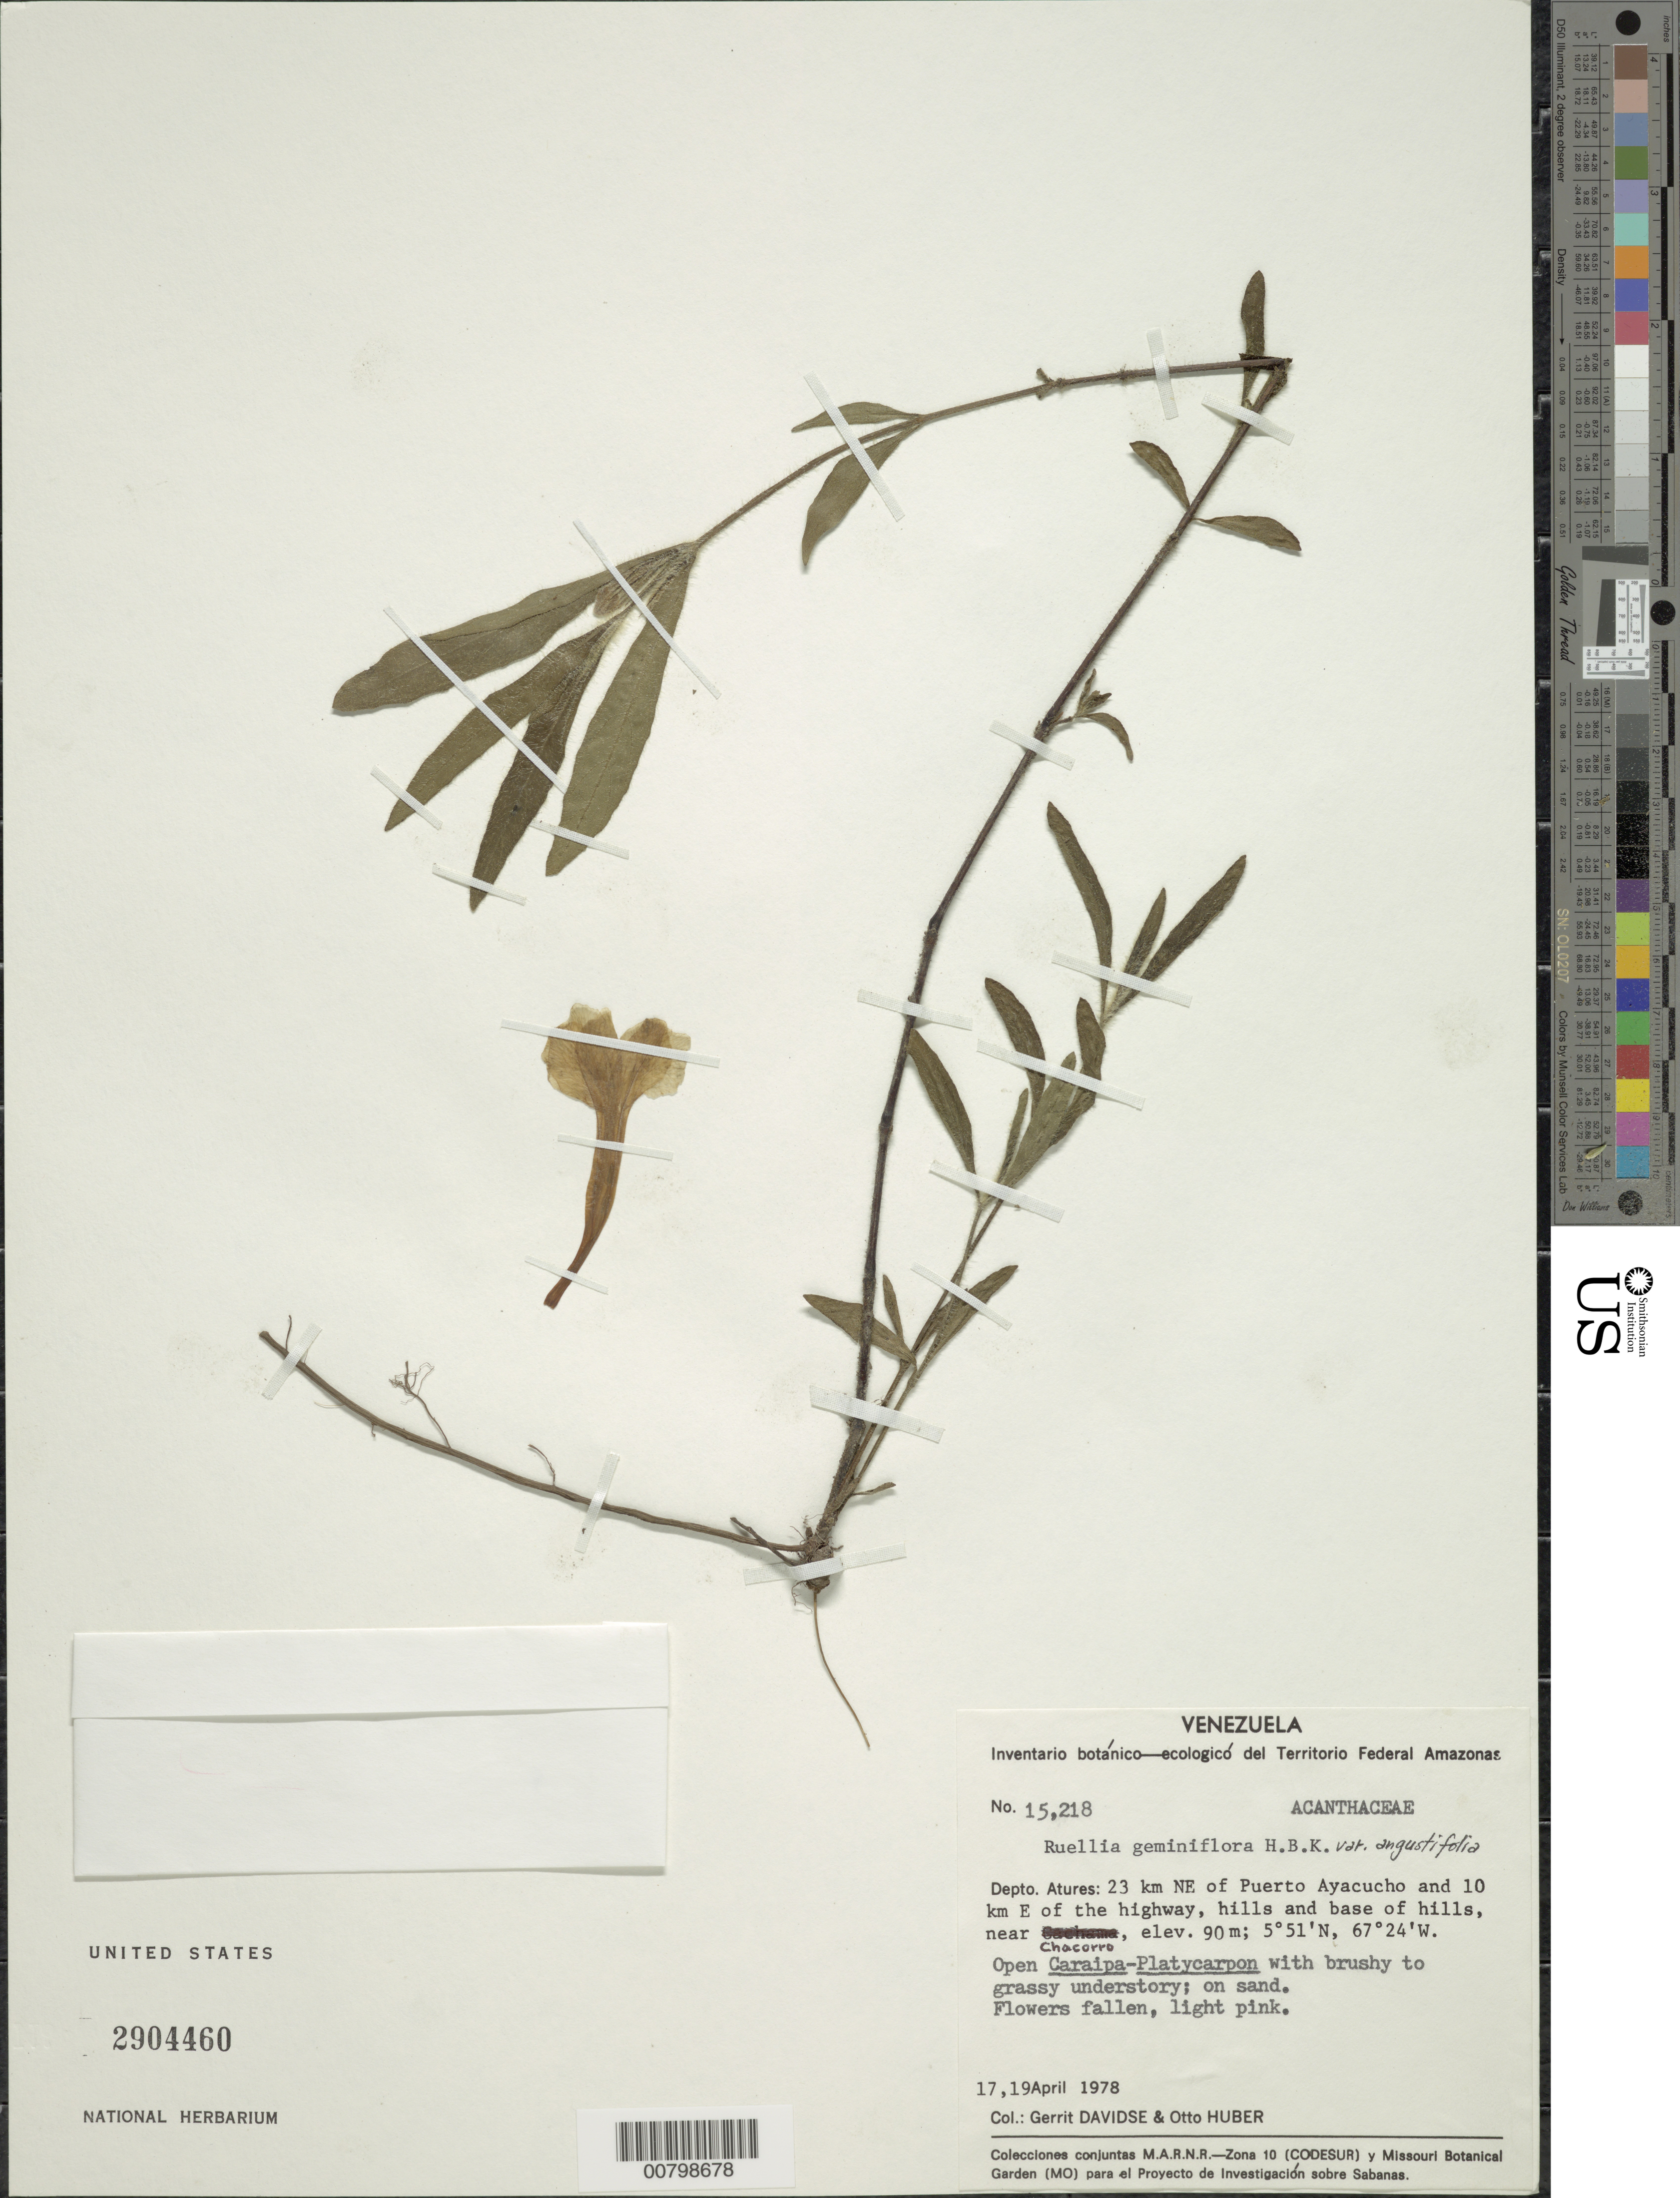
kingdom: Plantae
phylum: Tracheophyta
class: Magnoliopsida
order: Lamiales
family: Acanthaceae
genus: Ruellia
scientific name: Ruellia geminiflora var. angustifolia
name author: (Nees) Griseb.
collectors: G. Davidse & O. Huber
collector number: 15218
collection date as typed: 17-Apr-78 and 19-Apr-78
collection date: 1978-04-17,1978-04-19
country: Venezuela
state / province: Amazonas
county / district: Atures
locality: Puerto Ayacucho, 23 km NE of, 10 km E of highway to El Burro, near Cachama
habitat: Open Caraipa-Platycarpon with brushy to grassy understory; on sand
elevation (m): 90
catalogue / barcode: US 2904460